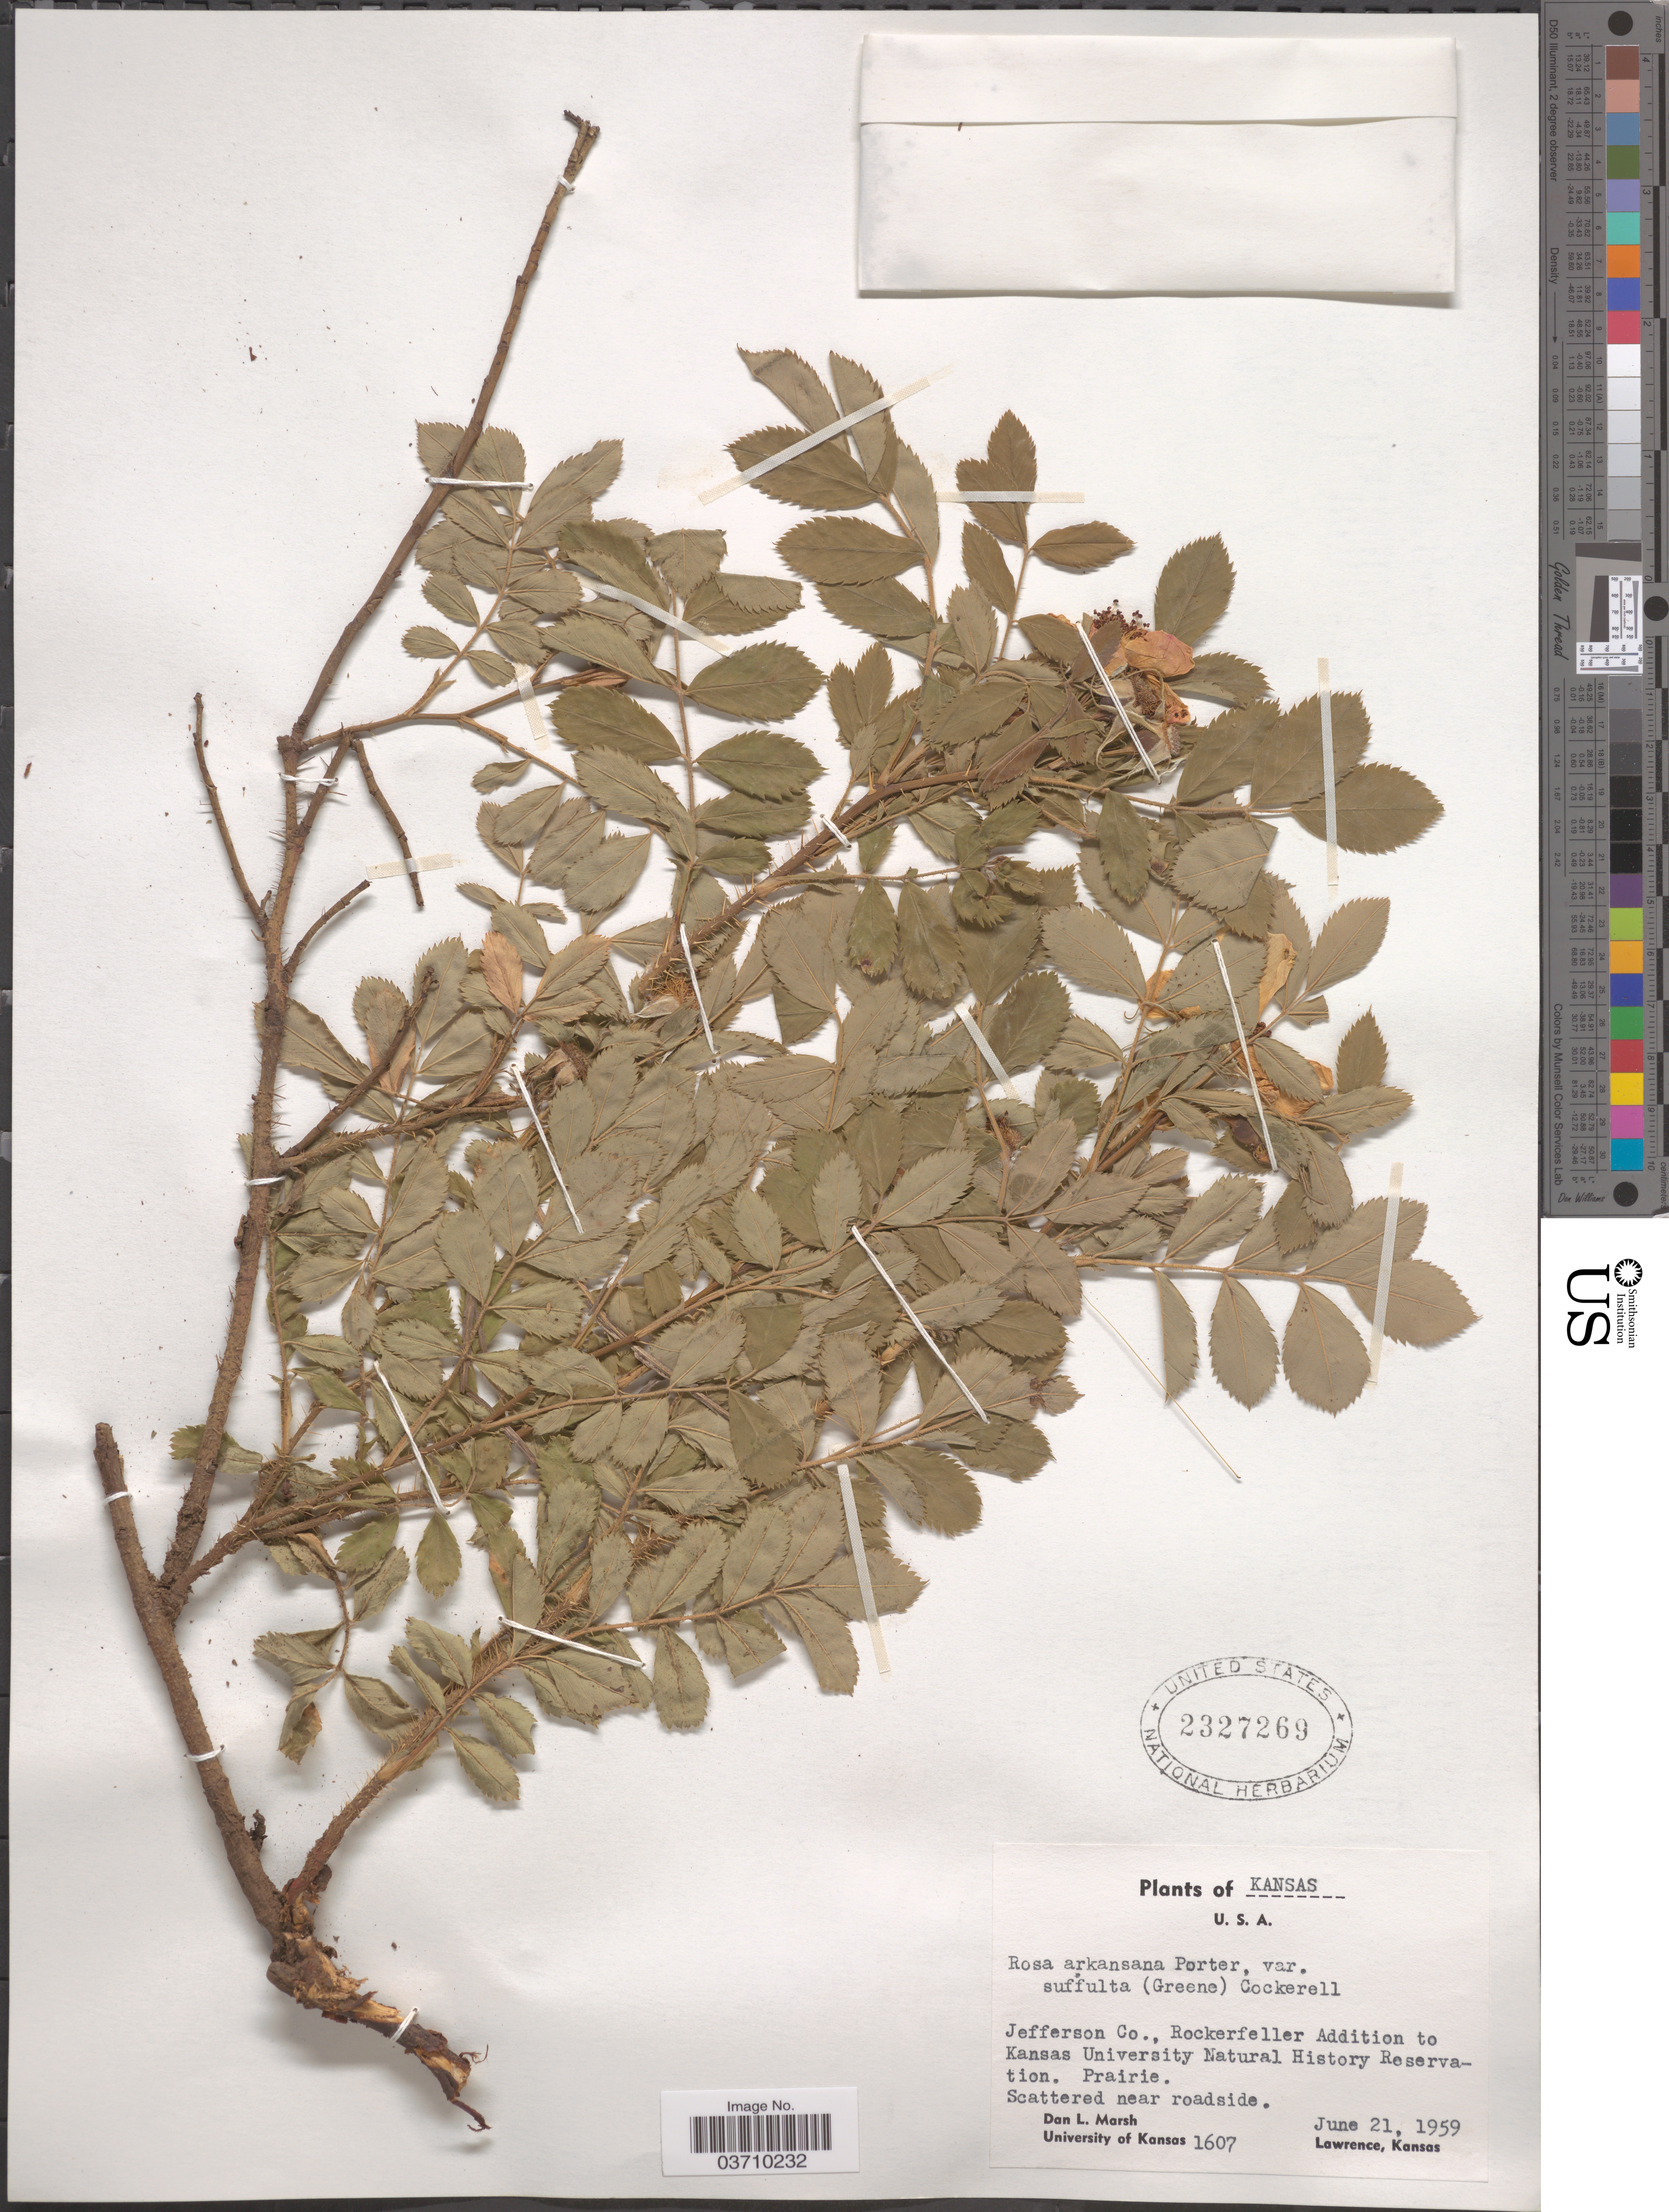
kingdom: Plantae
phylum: Tracheophyta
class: Magnoliopsida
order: Rosales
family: Rosaceae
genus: Rosa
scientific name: Rosa arkansana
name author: Porter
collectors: D. L. Marsh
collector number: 1607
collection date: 1959-06-21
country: United States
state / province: Kansas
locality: Jefferson Co., Rockerfeller Addition to Kansas University Natural History Reservation.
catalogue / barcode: US 2327269